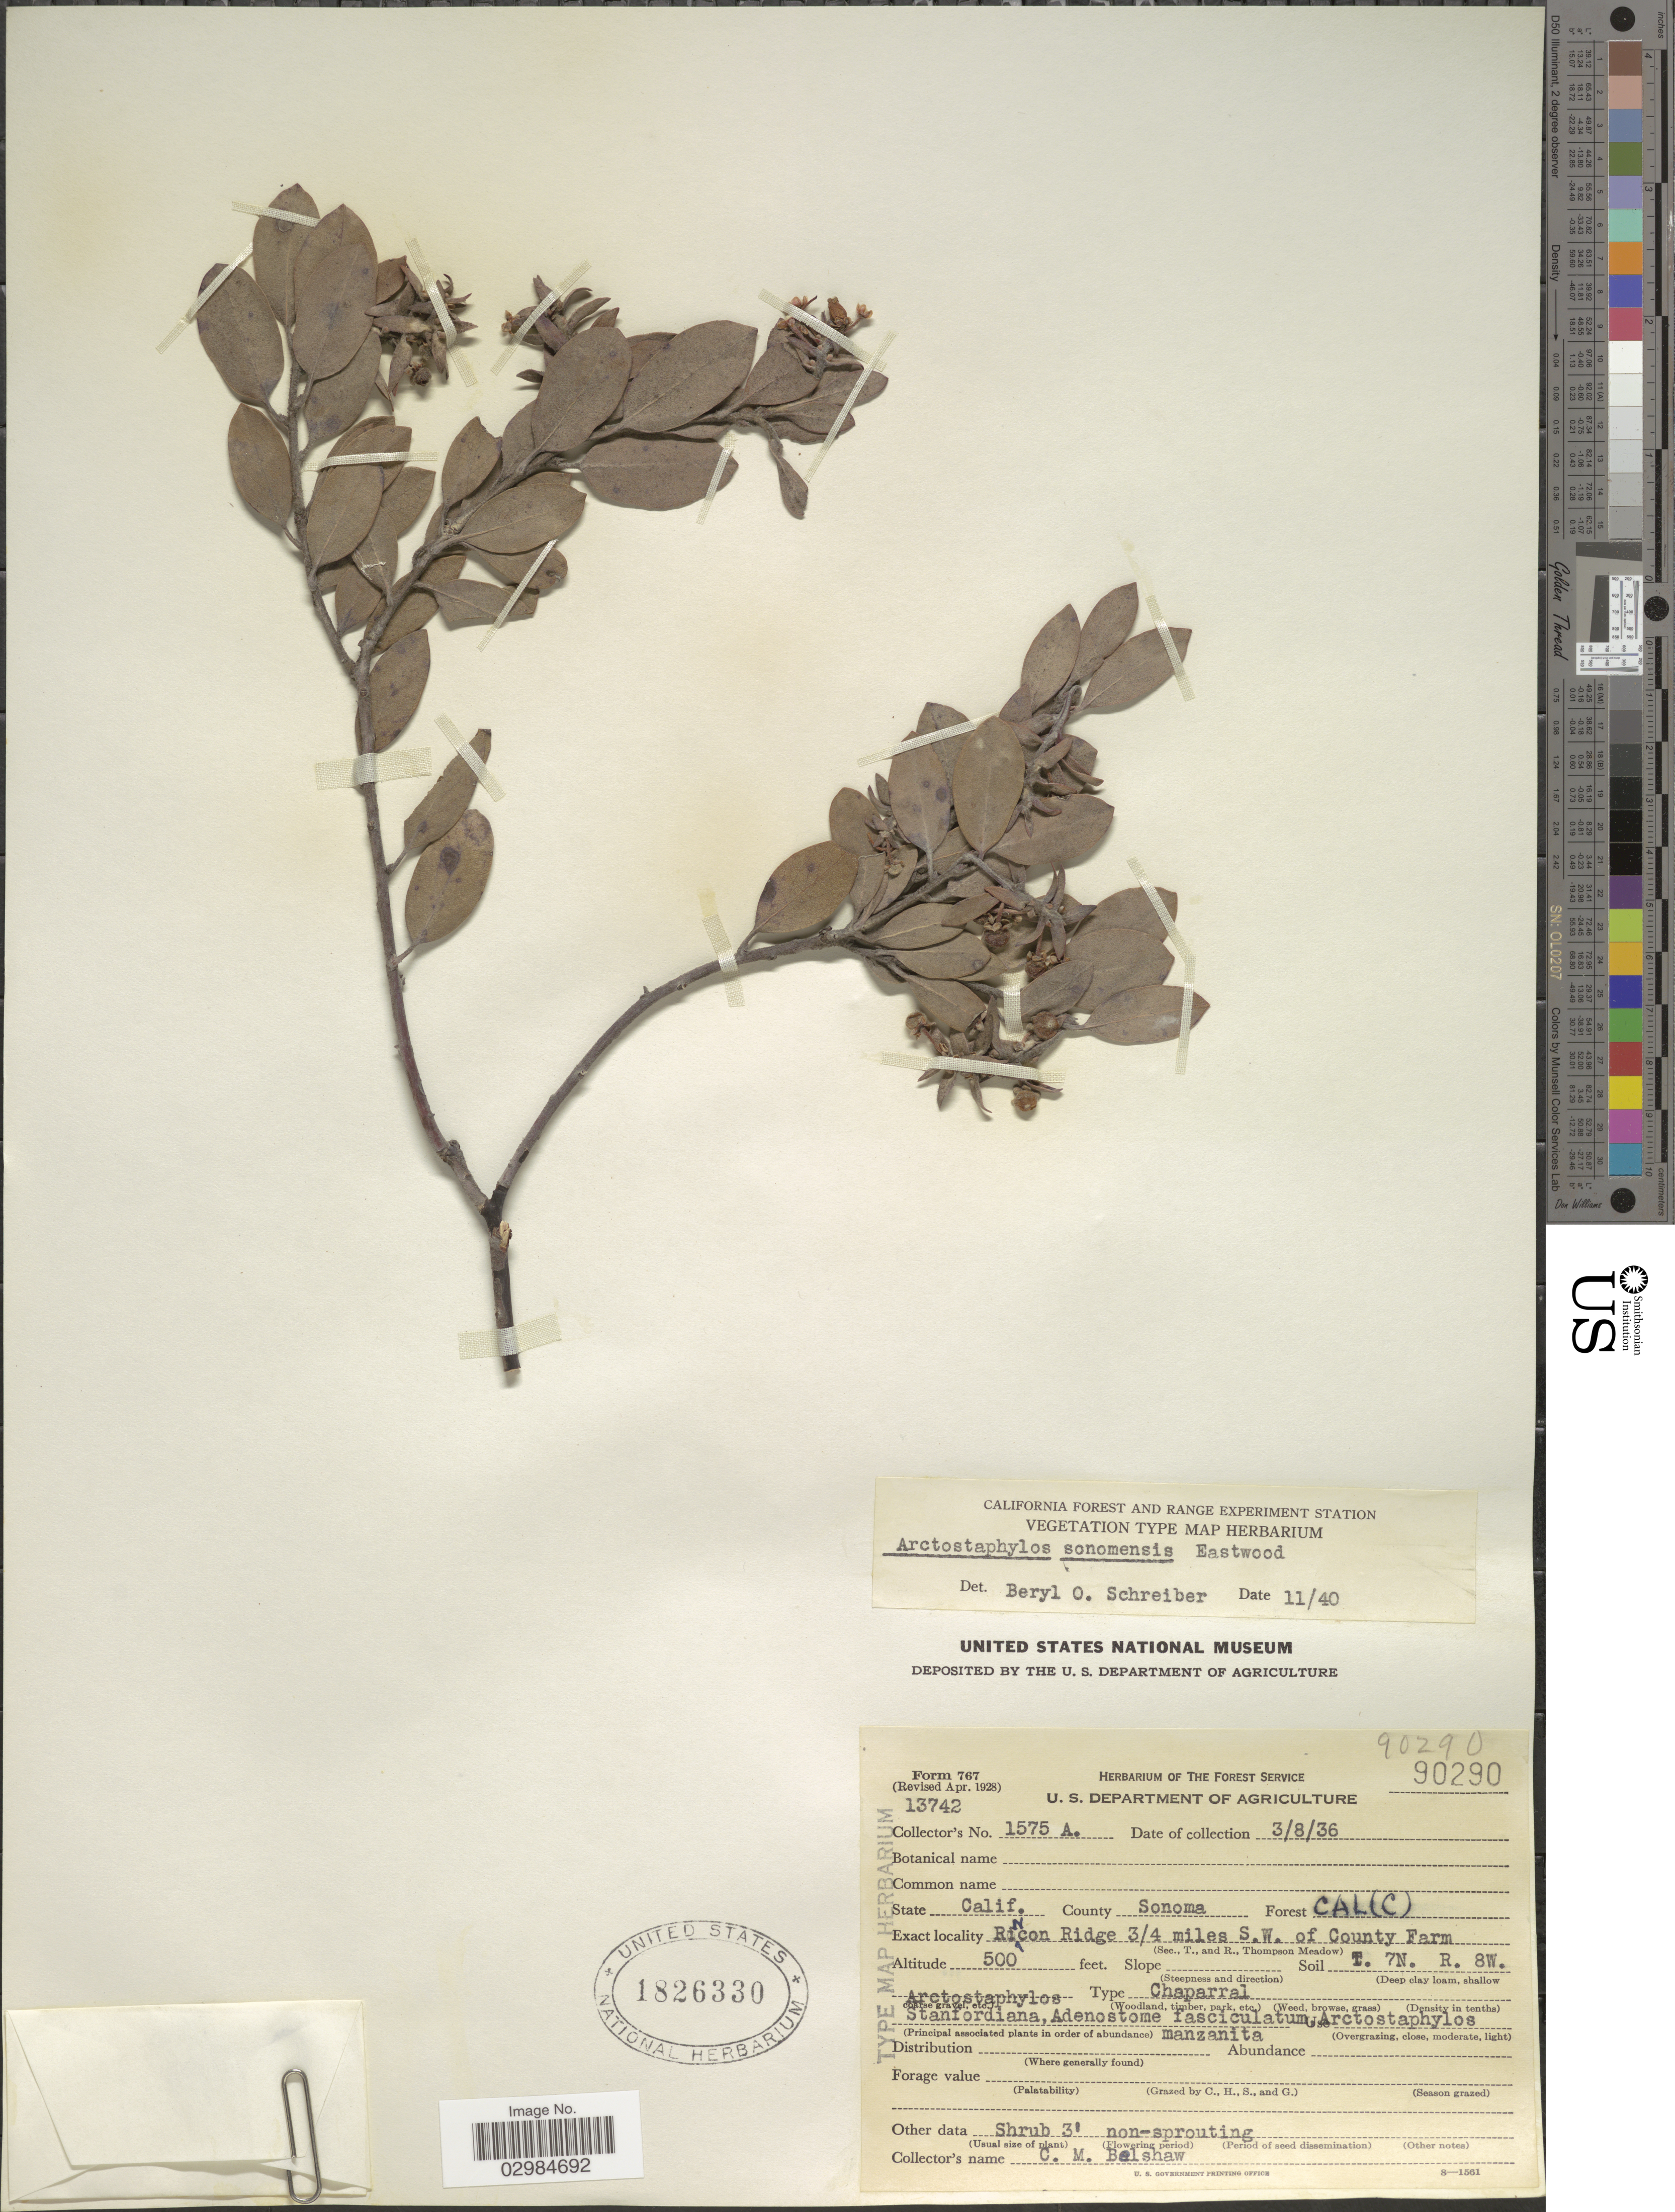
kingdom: Plantae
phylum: Tracheophyta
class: Magnoliopsida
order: Ericales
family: Ericaceae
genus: Arctostaphylos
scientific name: Arctostaphylos sonomensis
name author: Eastw.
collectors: C. Shaw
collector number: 1575A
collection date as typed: Transcribed d/m/y: 8/3/36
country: United States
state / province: California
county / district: Sonoma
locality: County Sonoma. Rincon Ridge 3/4 miles S.W. of County Farm. T7N, R8W.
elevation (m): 152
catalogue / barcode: US 1826330